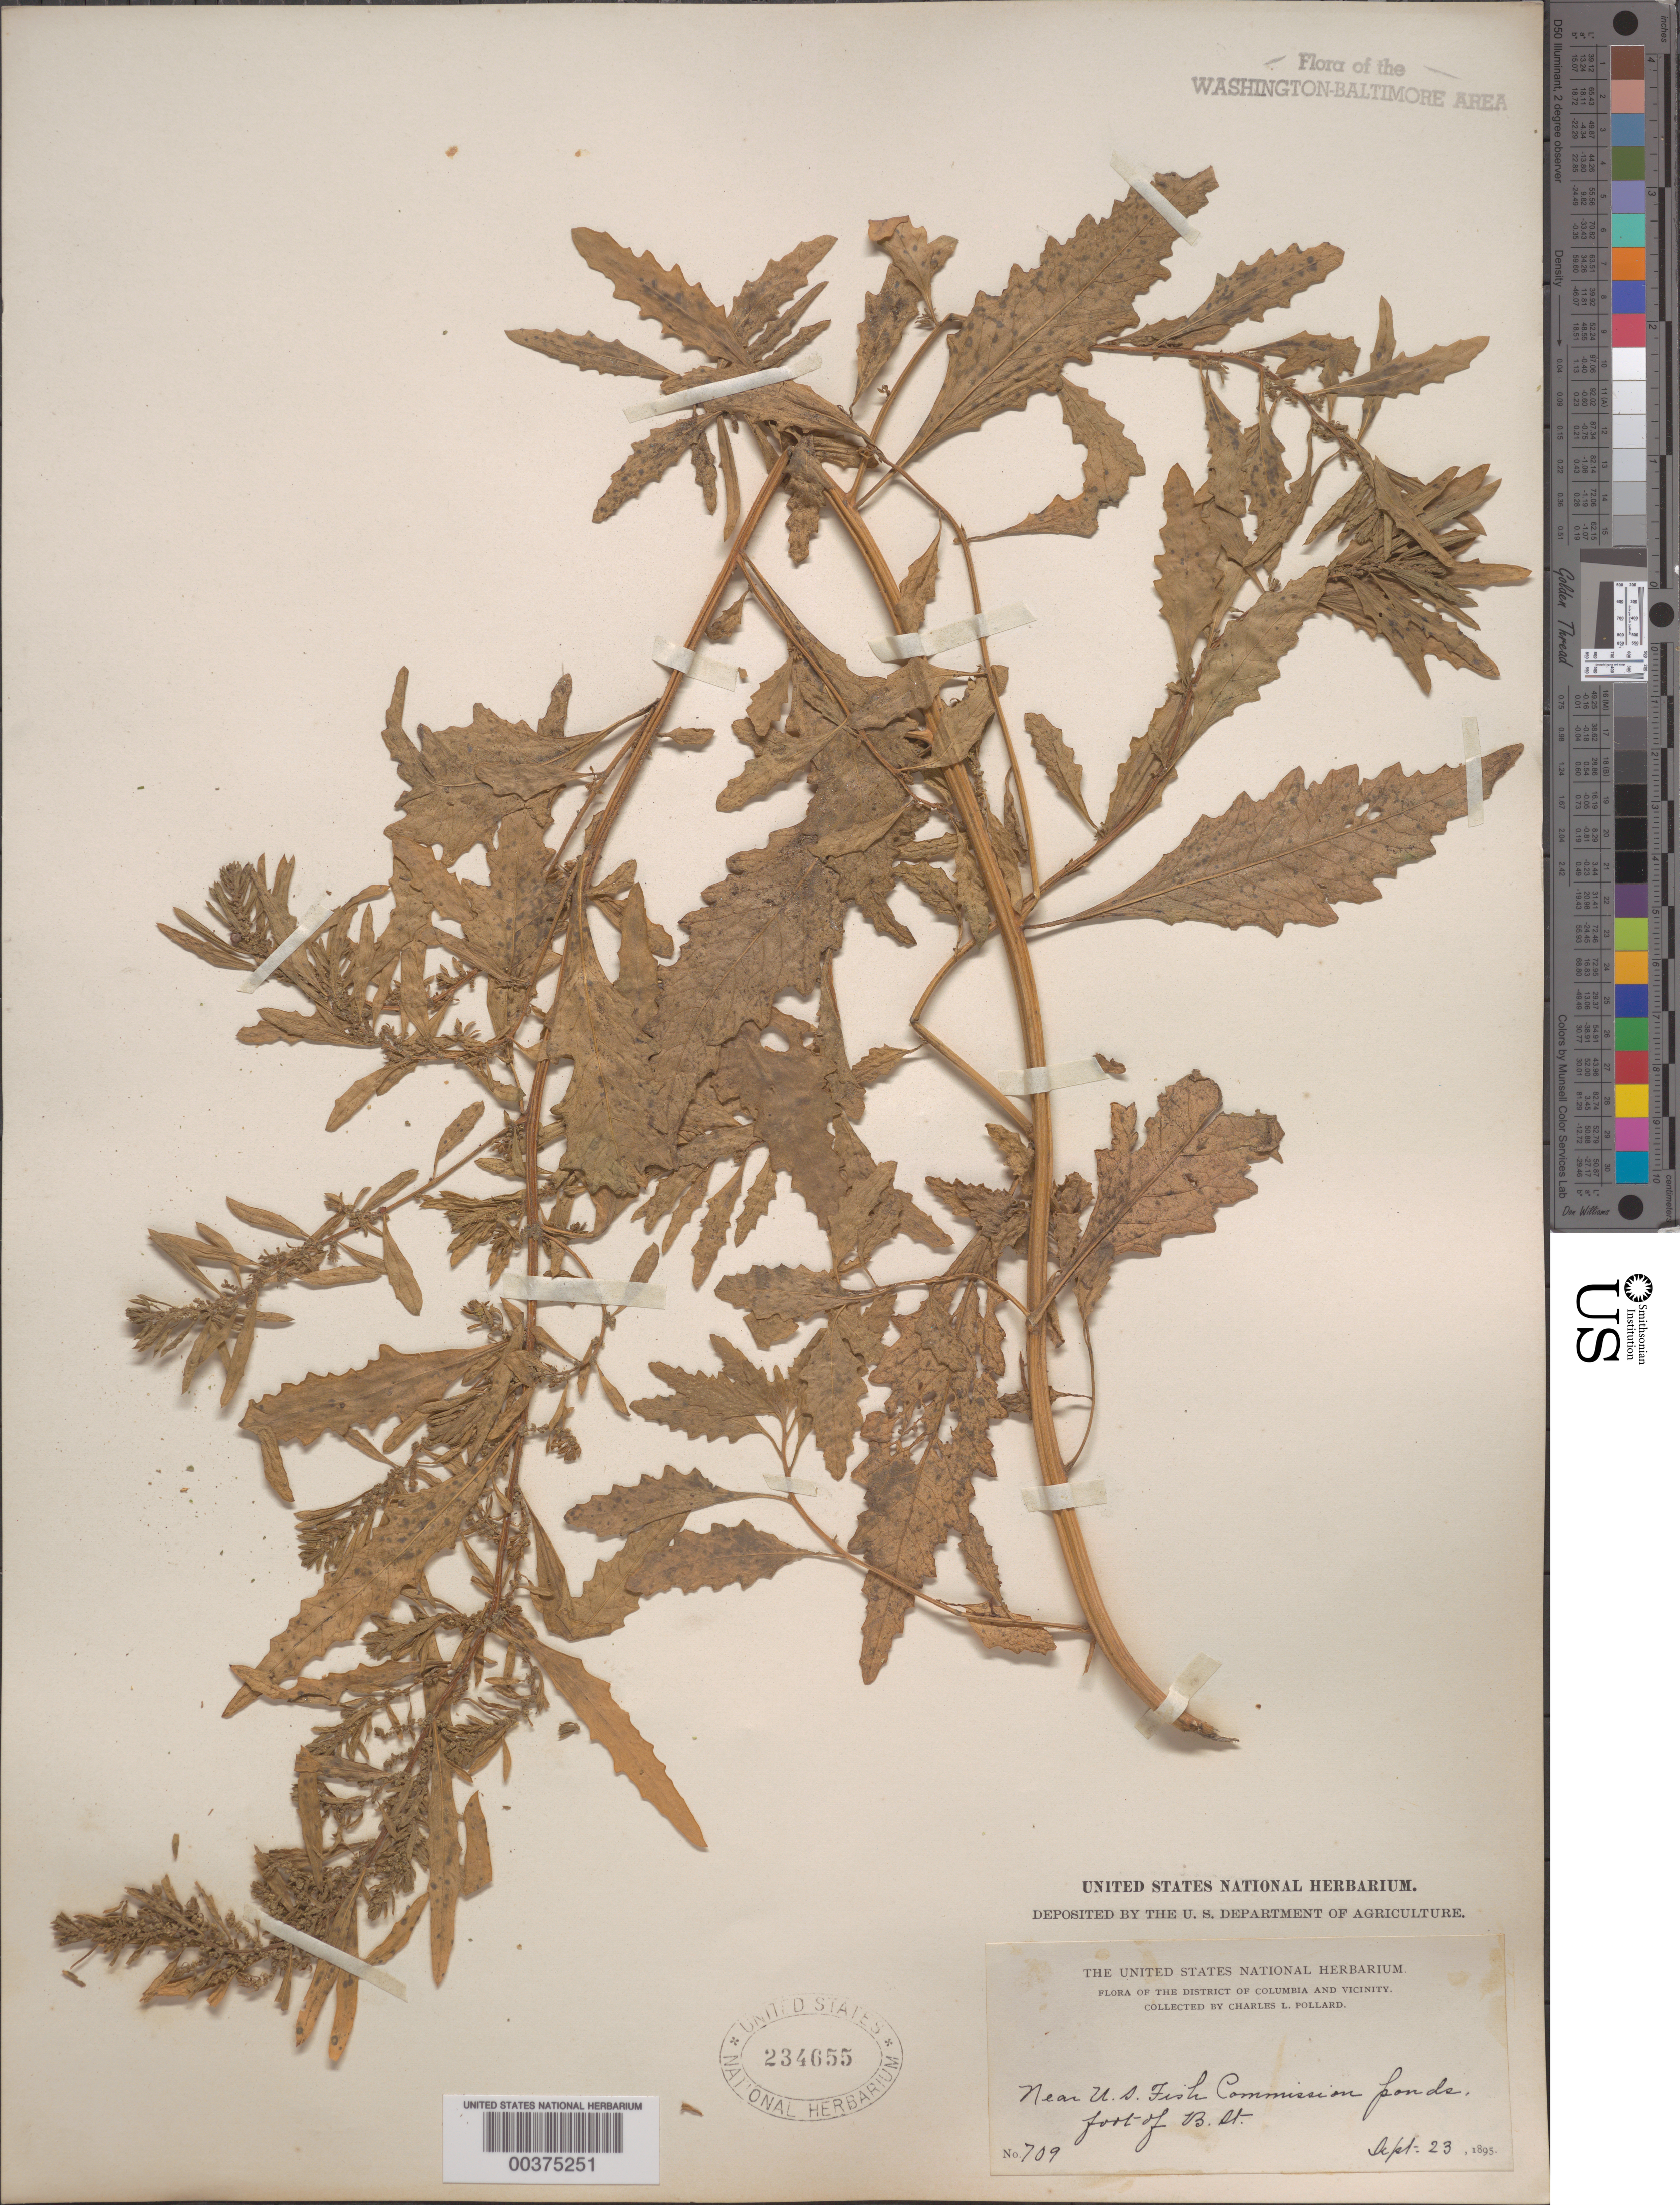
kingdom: Plantae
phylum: Tracheophyta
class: Magnoliopsida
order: Caryophyllales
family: Amaranthaceae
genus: Chenopodium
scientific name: Chenopodium ambrosioides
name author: L.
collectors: C. L. Pollard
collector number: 709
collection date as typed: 23 Sep 1895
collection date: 1895-09-23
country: United States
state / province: District of Columbia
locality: U.S. Fish Commission Ponds, B St.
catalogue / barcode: US 234655